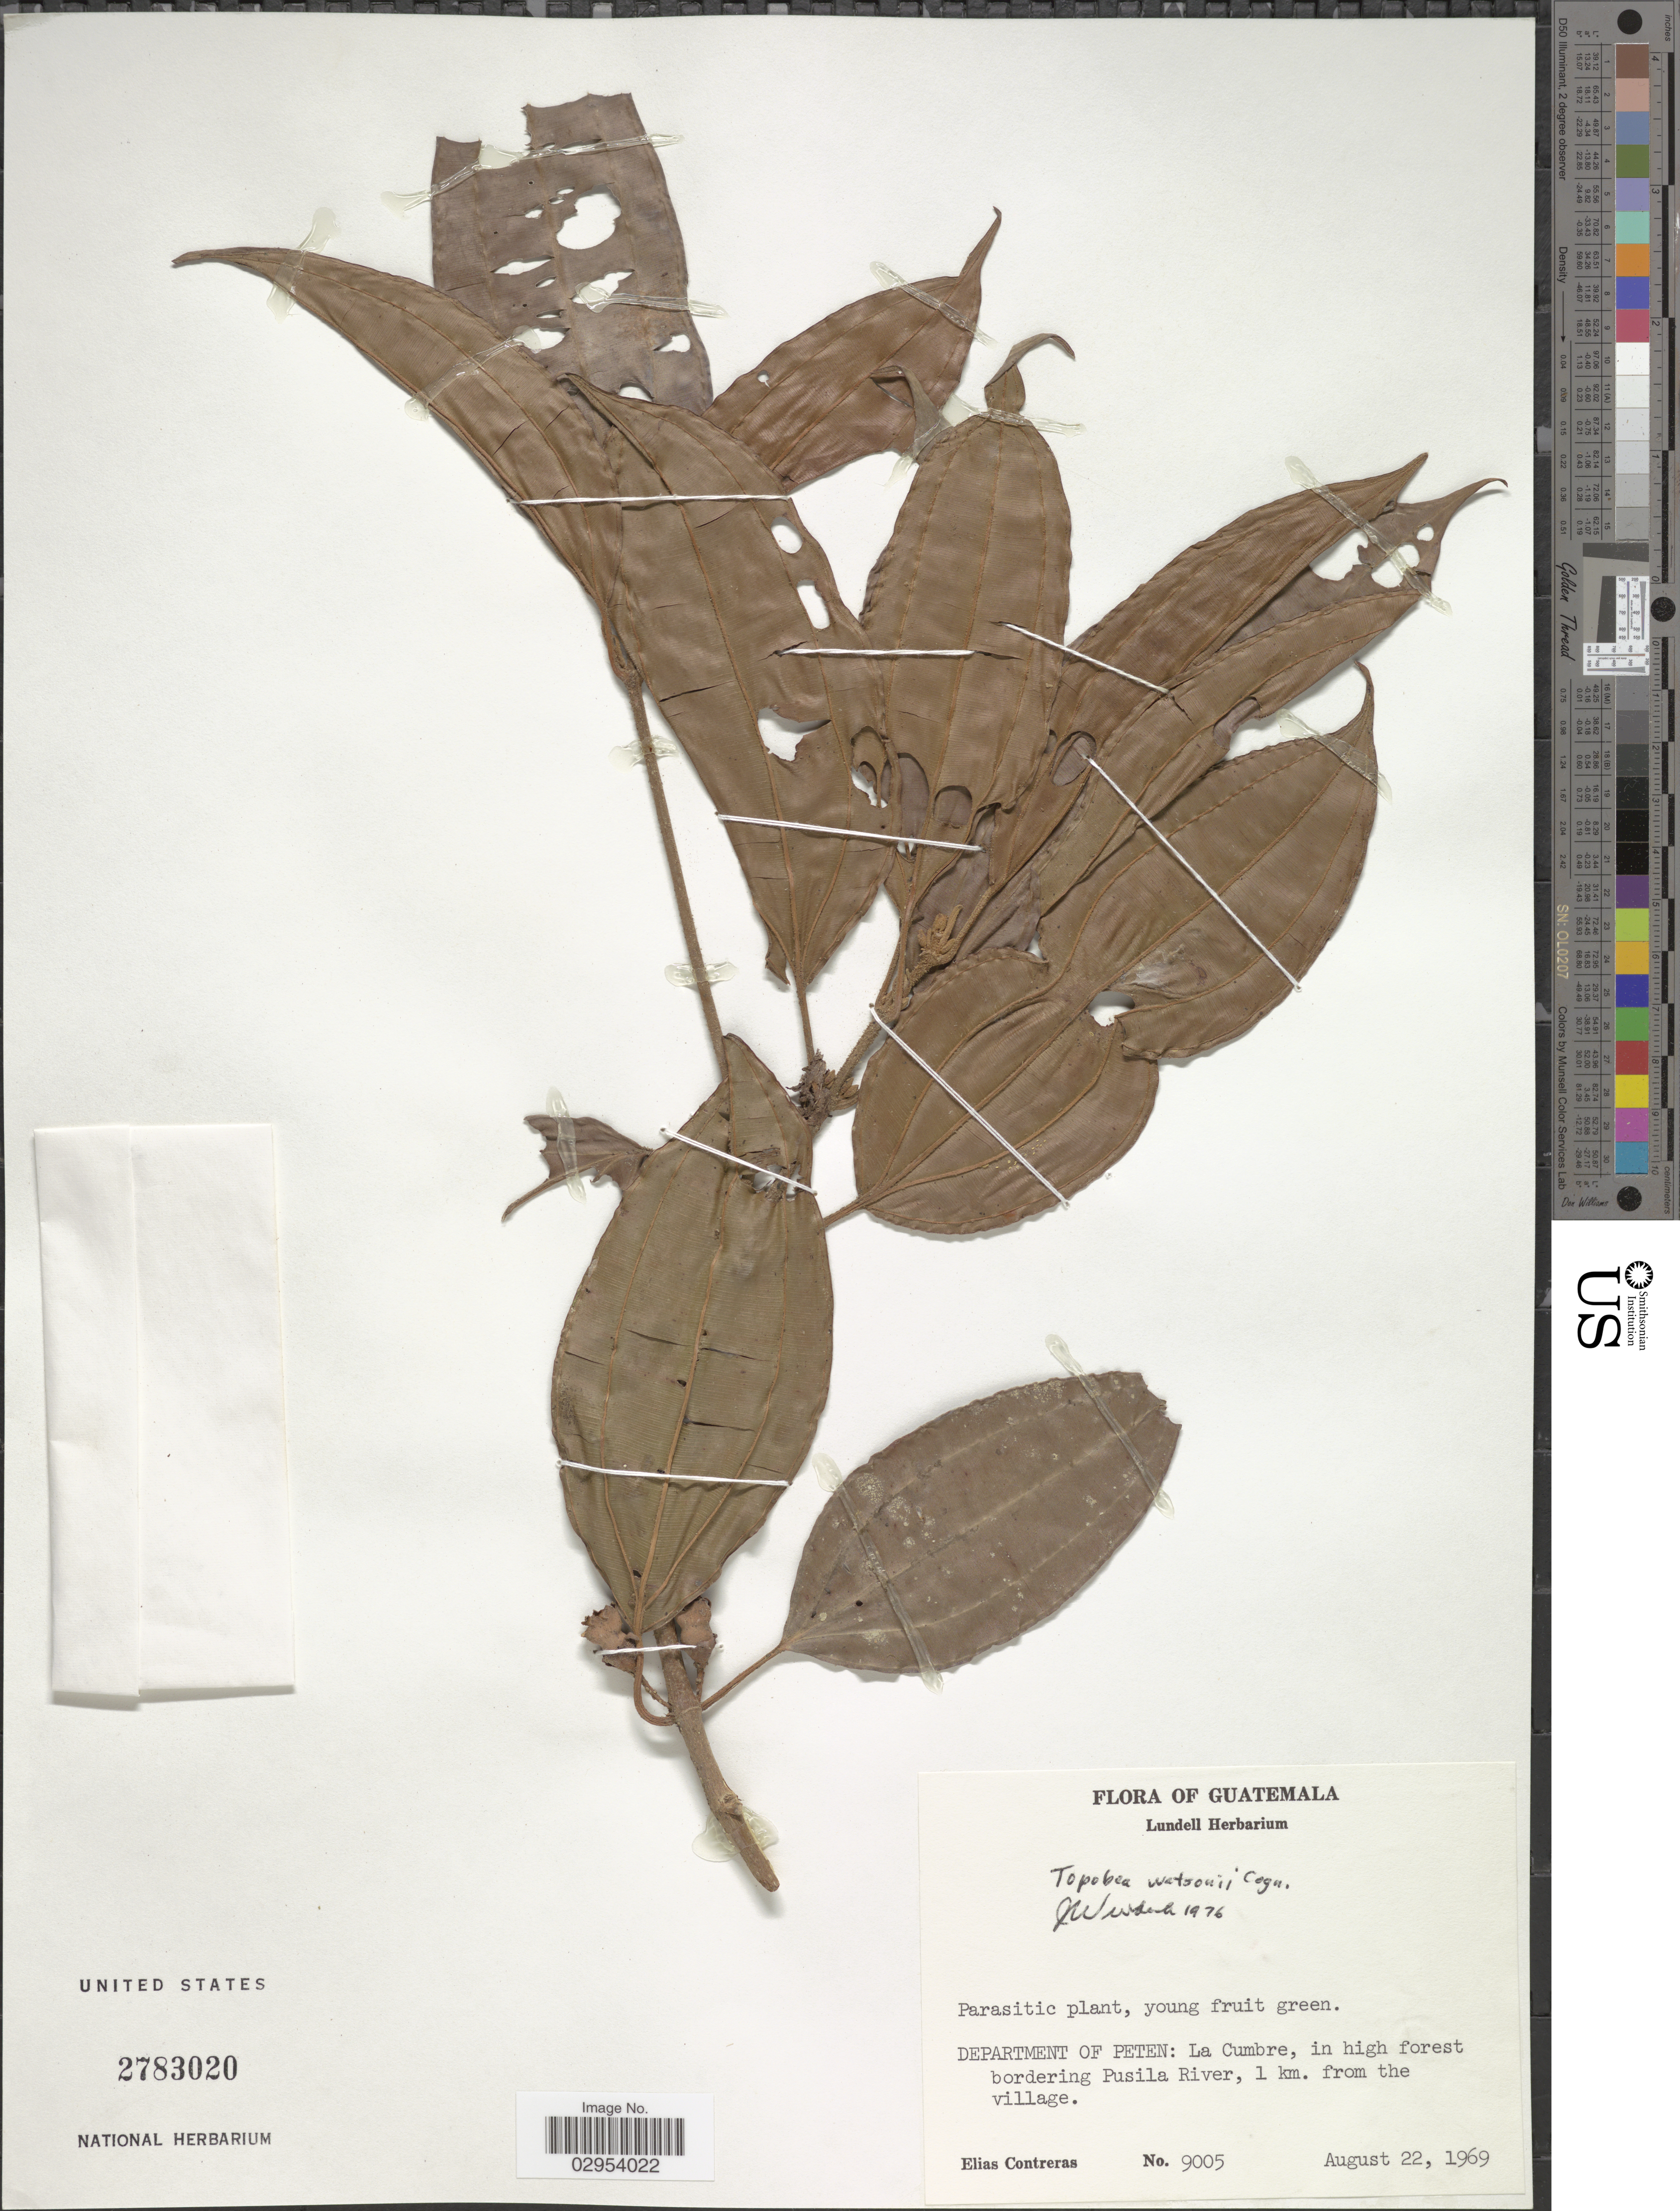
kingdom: Plantae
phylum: Tracheophyta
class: Magnoliopsida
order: Myrtales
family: Melastomataceae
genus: Topobea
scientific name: Topobea watsonii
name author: Cogn.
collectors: E. Contreras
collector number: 9005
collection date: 1969-08-22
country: Guatemala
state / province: El Petén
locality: Department of Peten: La Cumbre, in high forest bordering Pusila River, 1 km. from the village.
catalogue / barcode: US 2783020